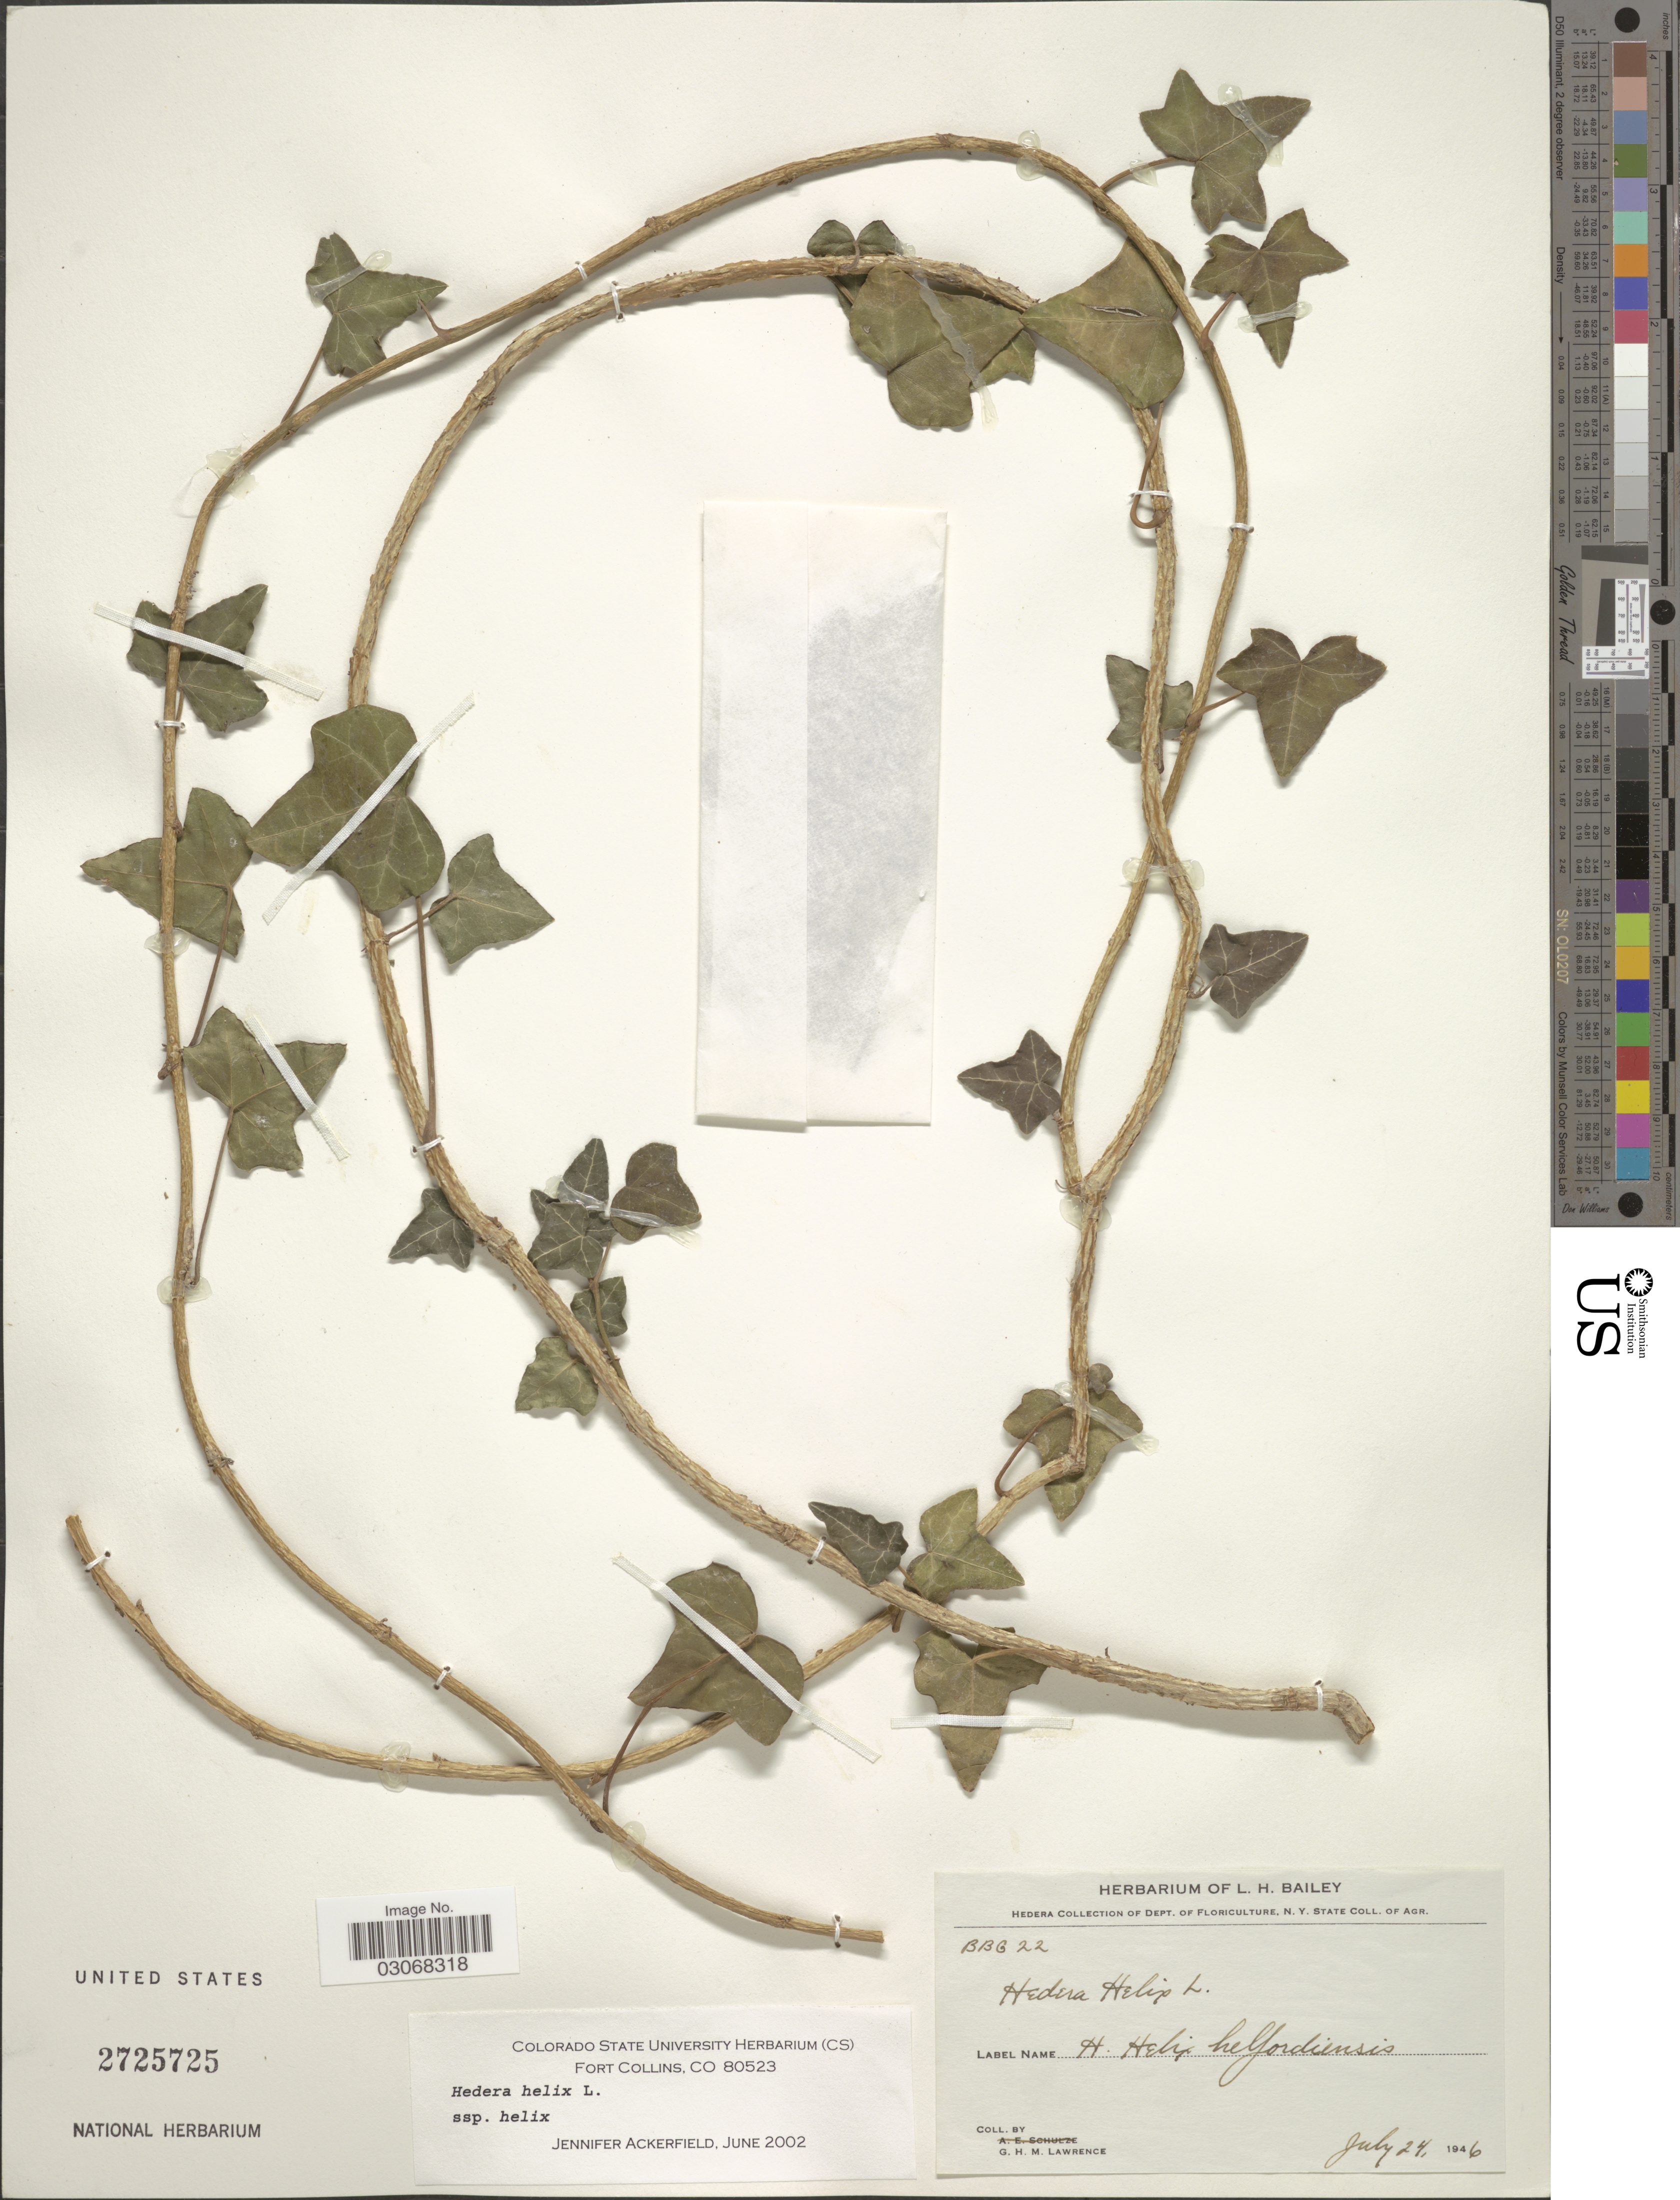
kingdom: Plantae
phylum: Tracheophyta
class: Magnoliopsida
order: Apiales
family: Araliaceae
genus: Hedera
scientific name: Hedera helix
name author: L.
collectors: G. Lawrence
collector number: BBG 22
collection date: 1946-07-24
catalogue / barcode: US 2725725